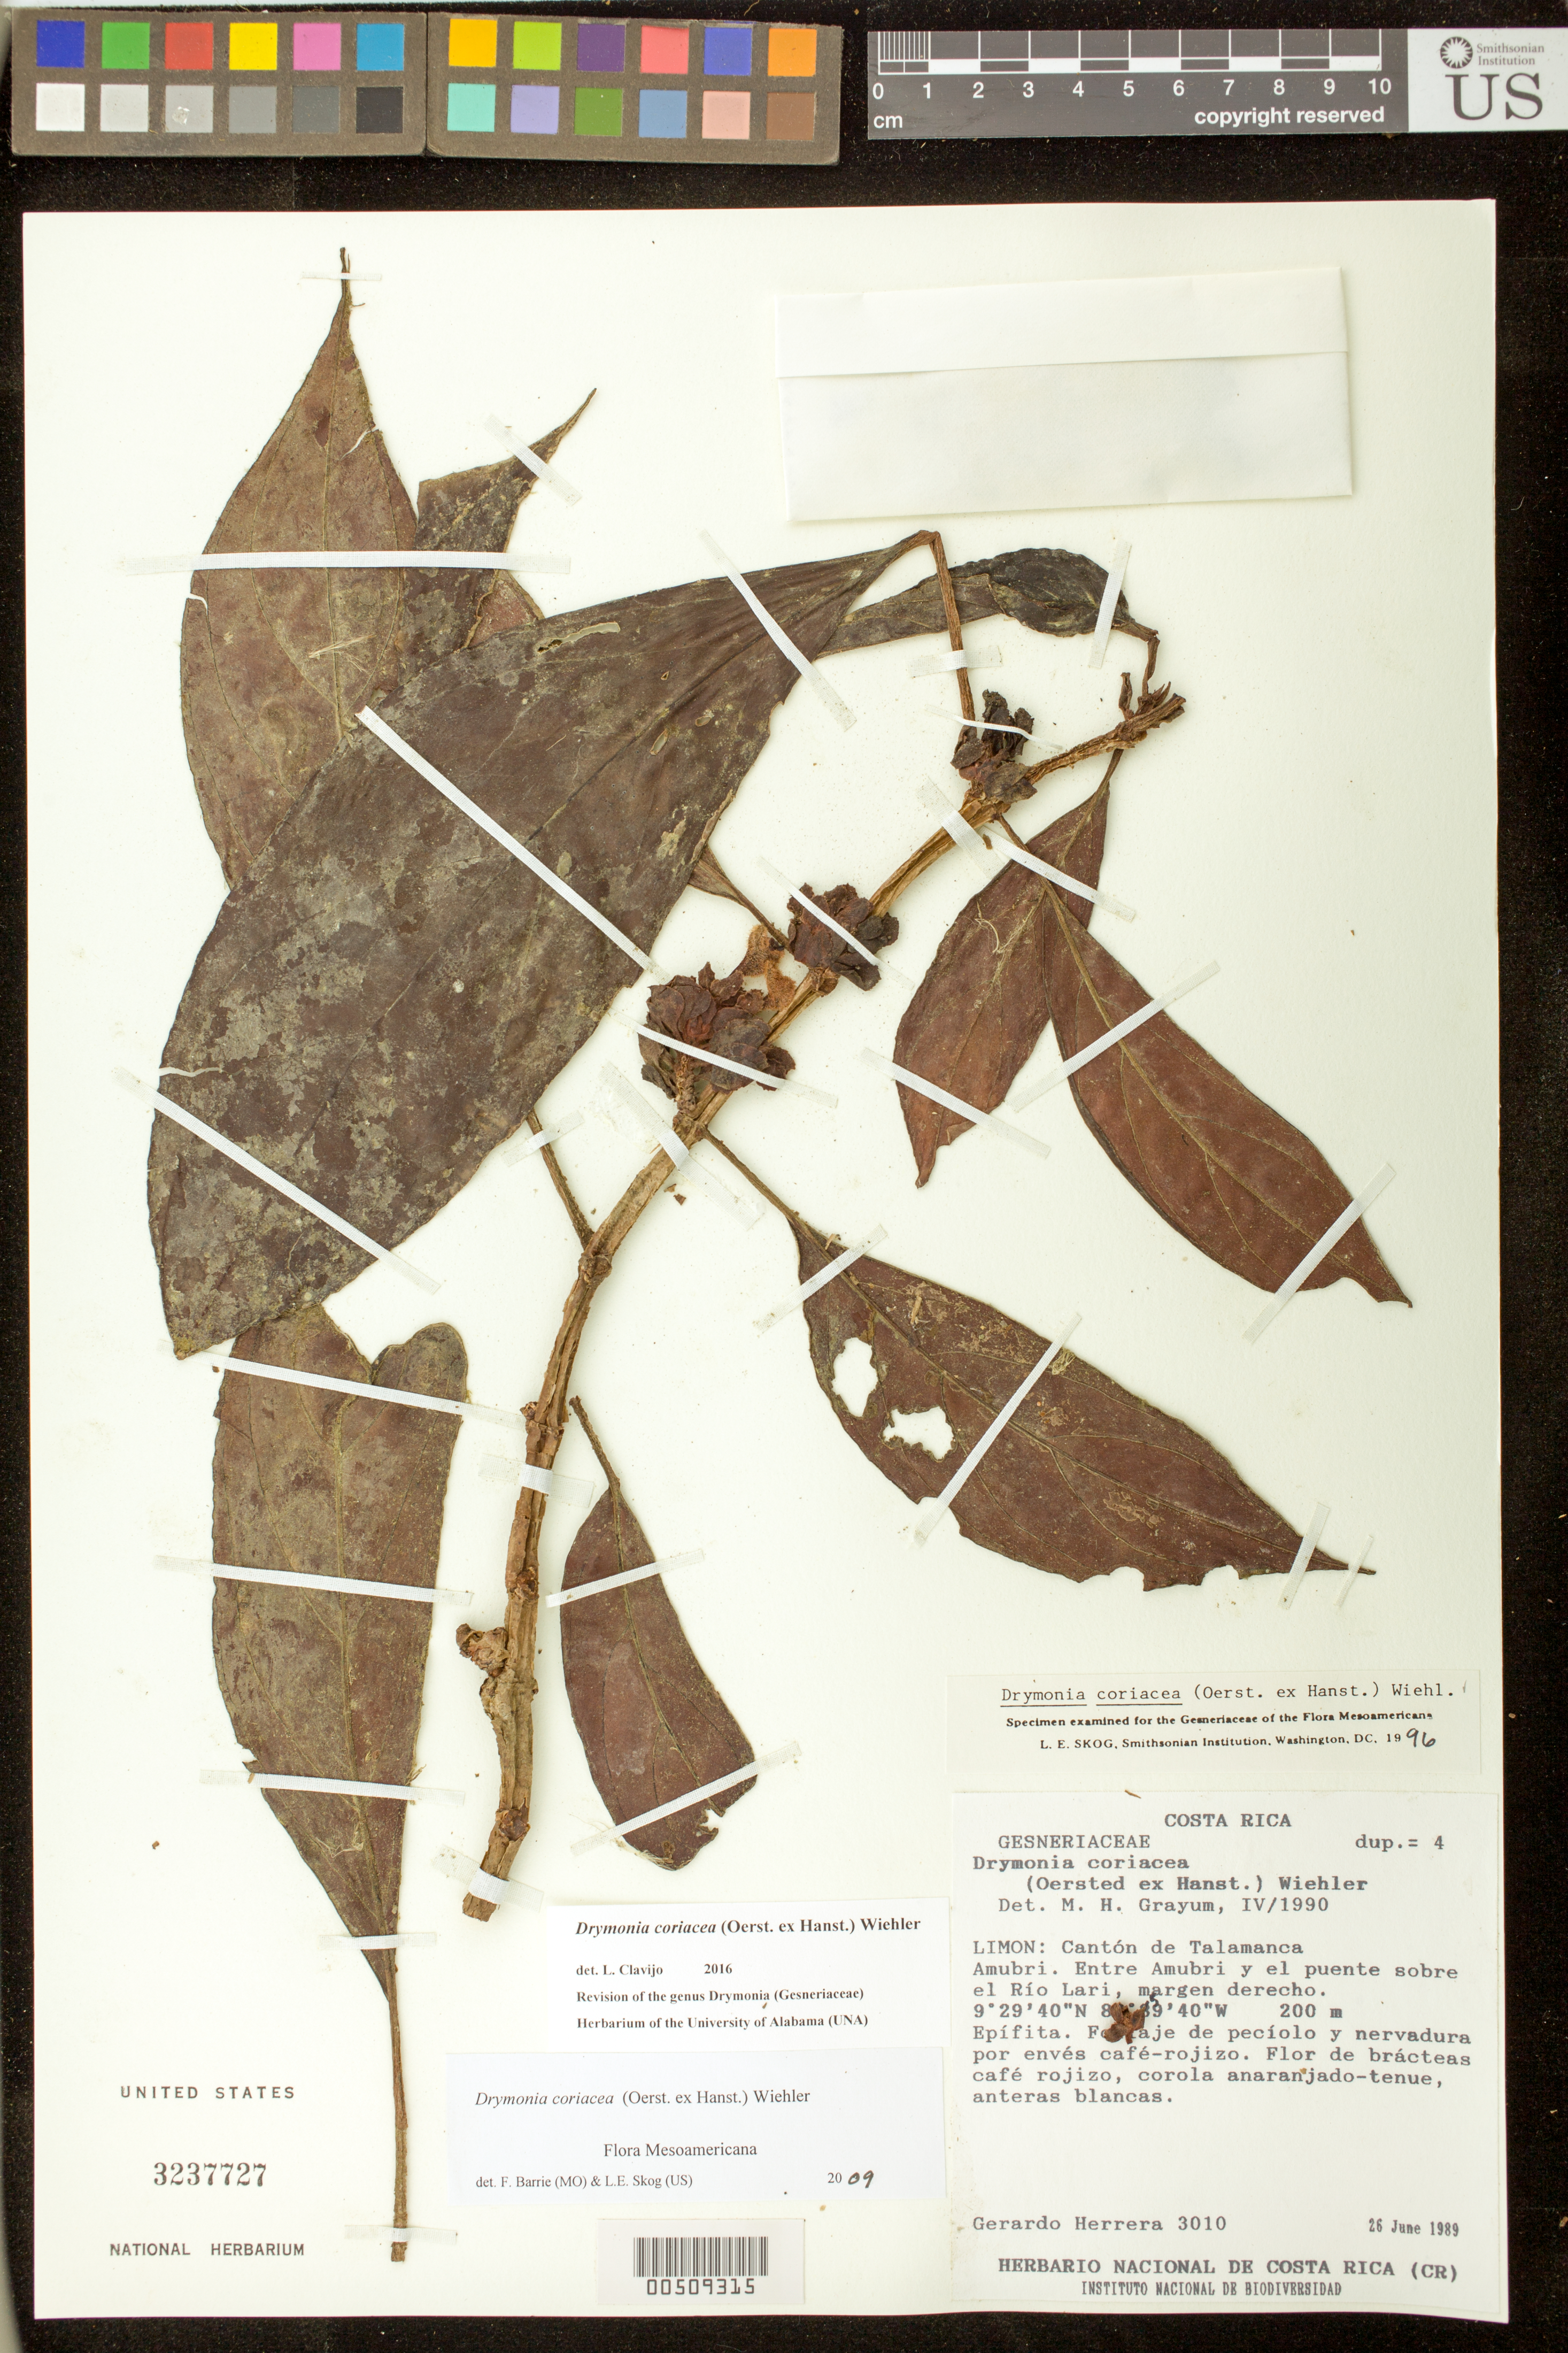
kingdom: Plantae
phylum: Tracheophyta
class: Magnoliopsida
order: Lamiales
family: Gesneriaceae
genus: Drymonia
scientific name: Drymonia coriacea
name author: (Oerst. ex Hanst.) Wiehler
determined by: Skog, Laurence E.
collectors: G. Herrera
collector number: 3010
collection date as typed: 26 Jun 1989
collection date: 1989-06-26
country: Costa Rica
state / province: Limón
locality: Cantón de Talamanca Amubri. Entre Amubri y el puente sobre el Río Lari, margen derecho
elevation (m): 200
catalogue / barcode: US 3237727